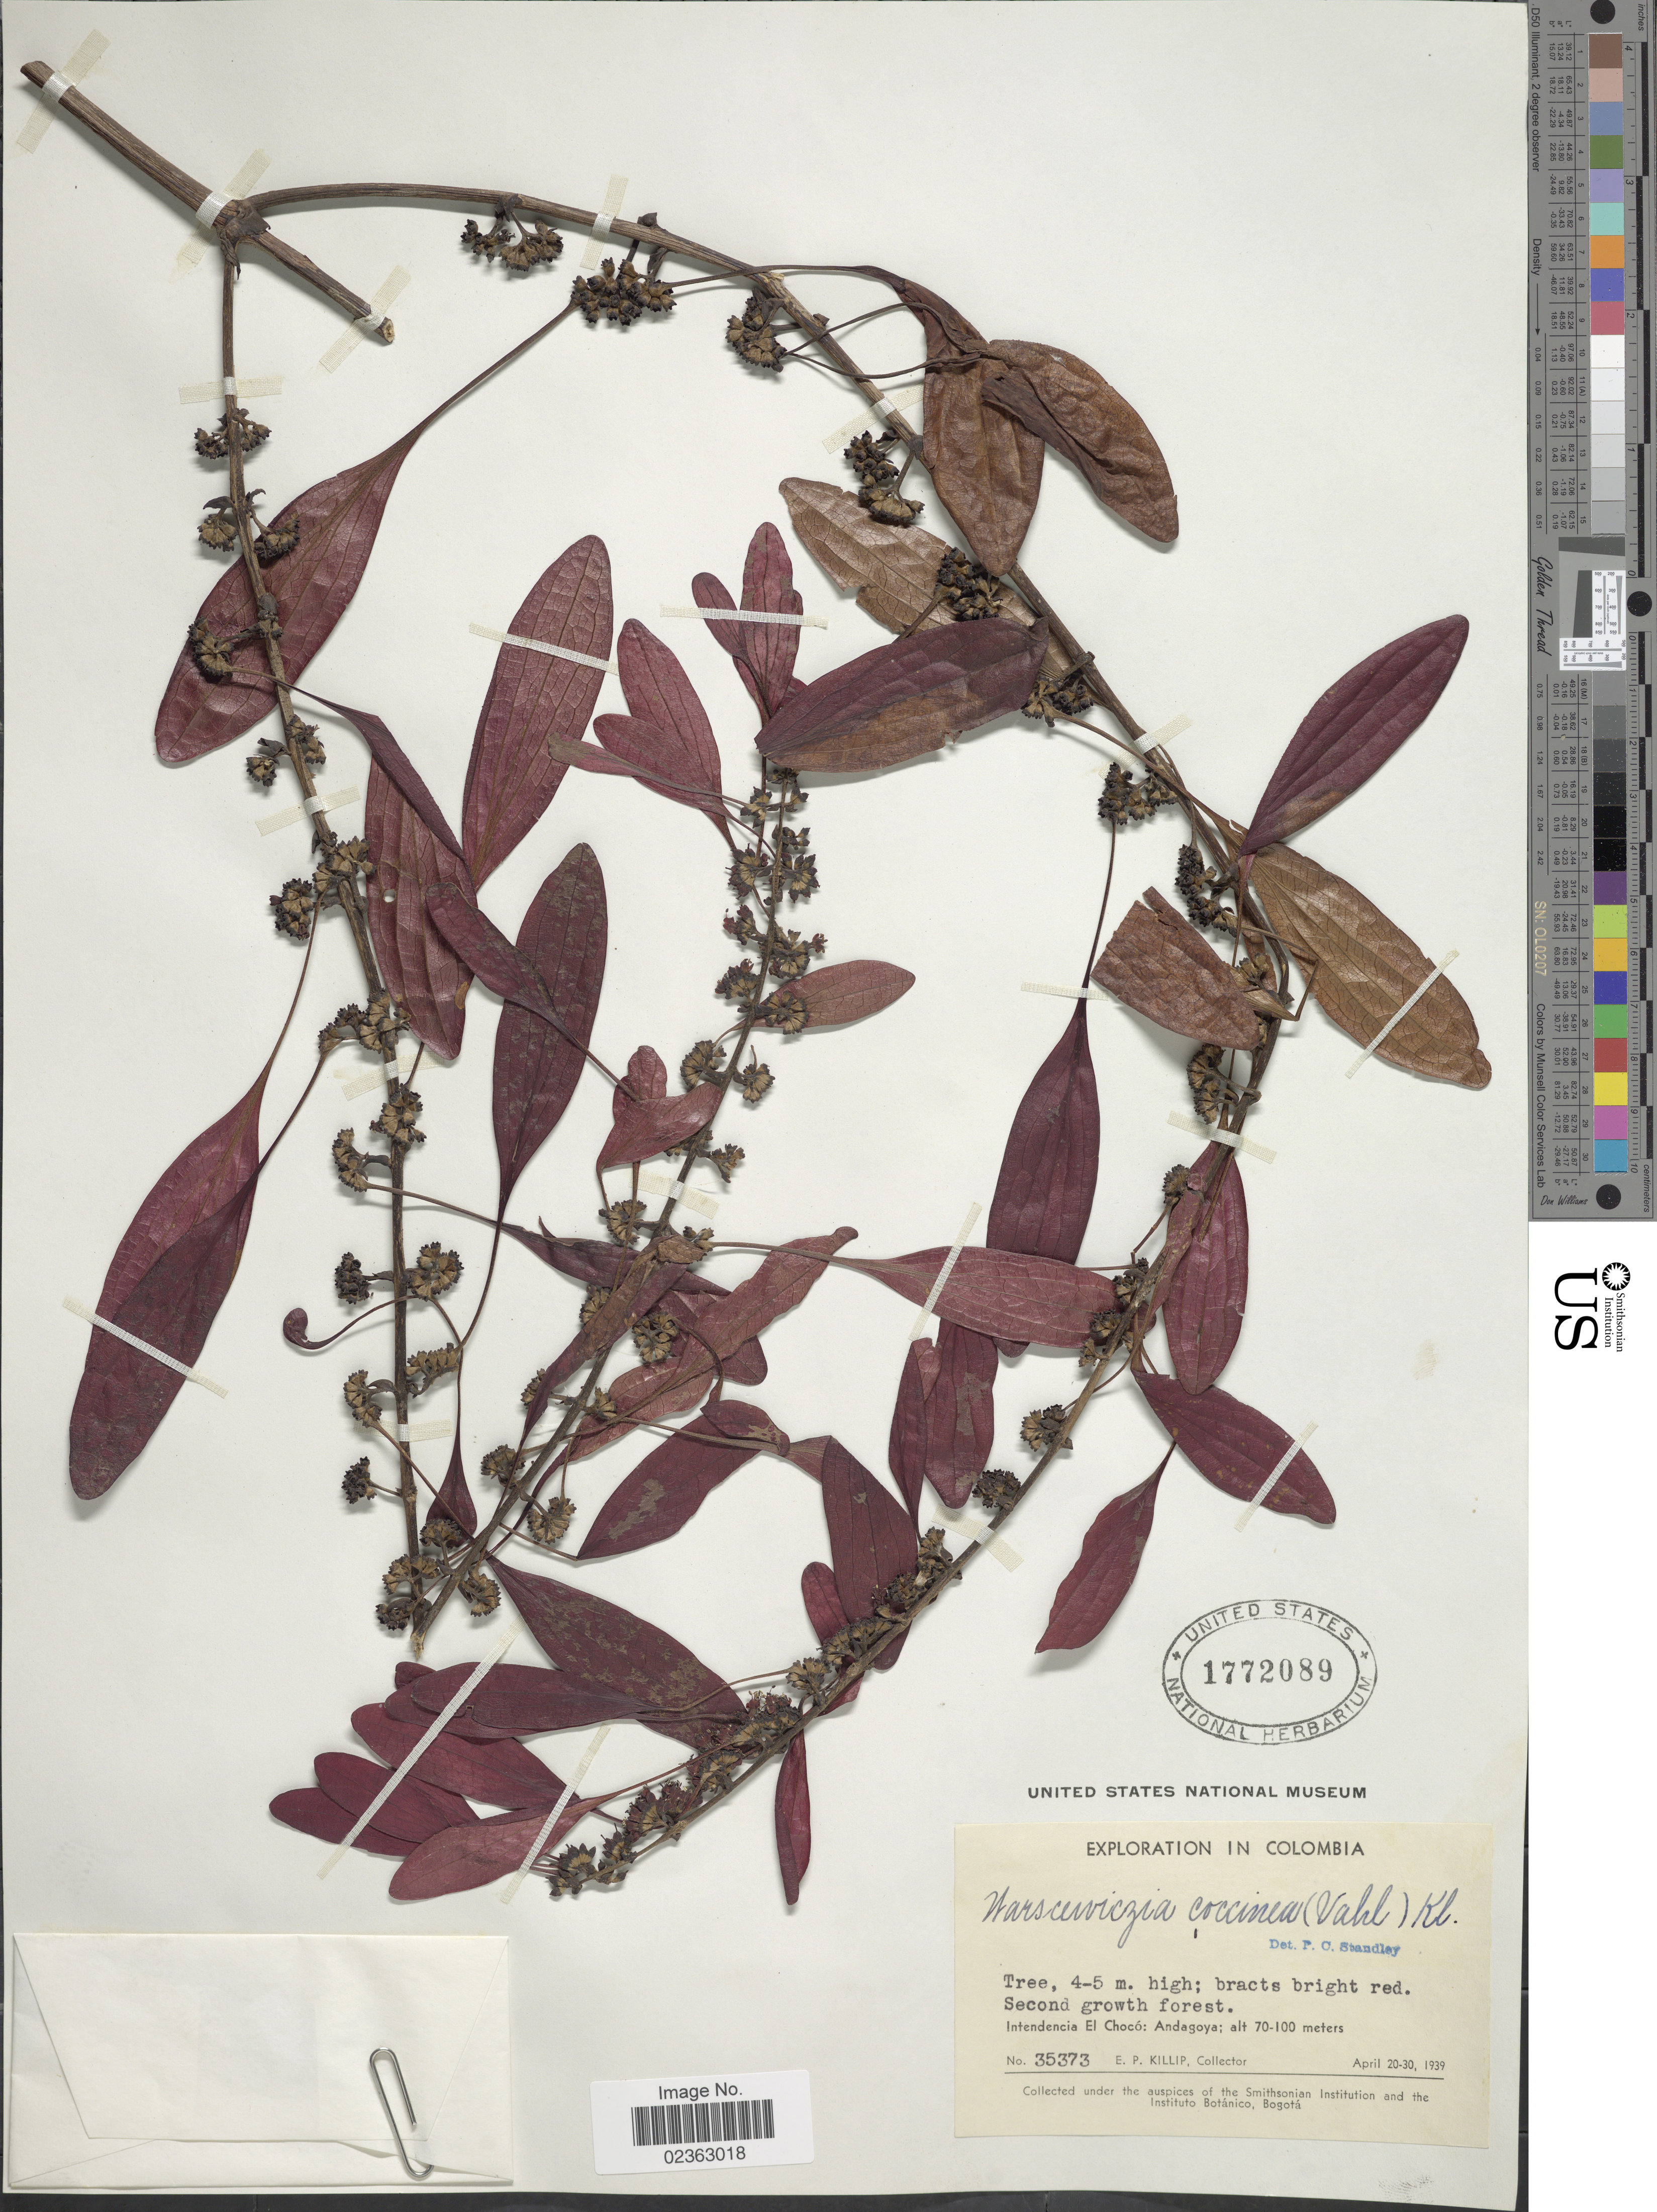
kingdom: Plantae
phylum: Tracheophyta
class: Magnoliopsida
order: Gentianales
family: Rubiaceae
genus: Warszewiczia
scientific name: Warszewiczia coccinea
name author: (Vahl) Klotzsch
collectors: E. P. Killip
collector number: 35373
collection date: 1939-04-20/1939-04-30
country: Colombia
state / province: Chocó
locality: Intendencia El Choco: Andagoya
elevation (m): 70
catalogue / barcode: US 1772089